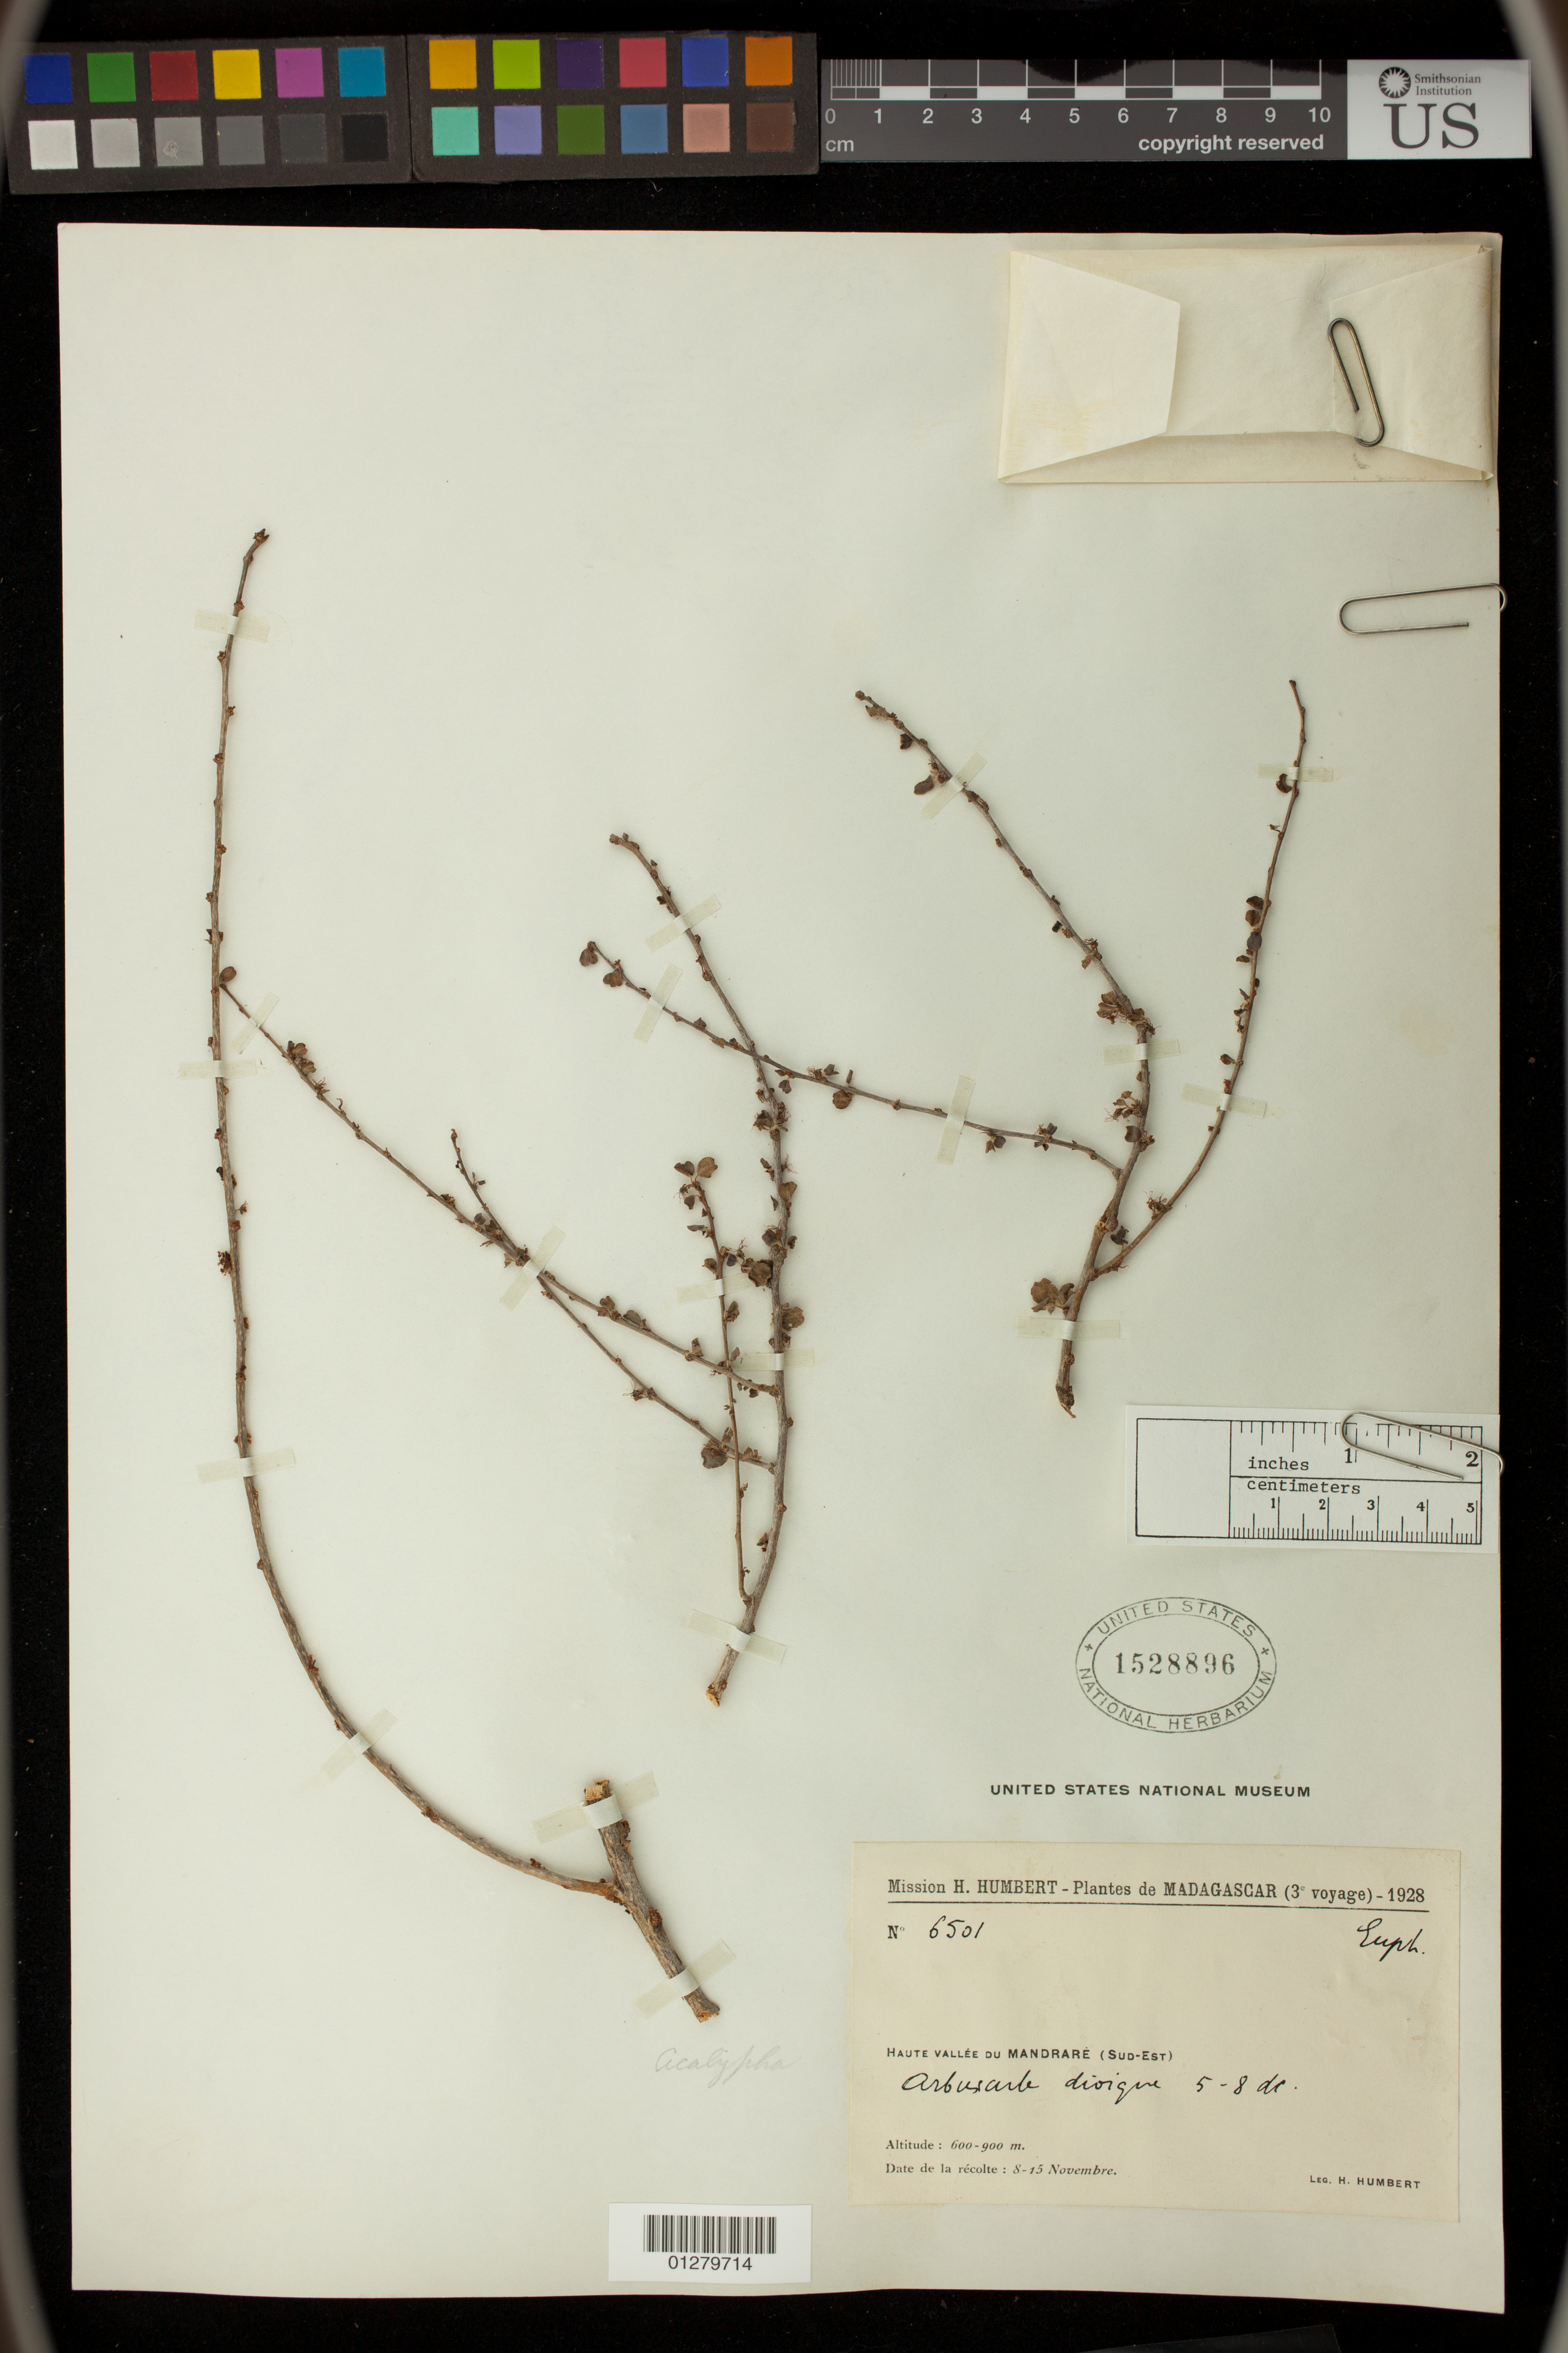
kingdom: Plantae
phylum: Tracheophyta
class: Magnoliopsida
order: Malpighiales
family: Phyllanthaceae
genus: Leptonema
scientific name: Leptonema glabrum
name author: (Leandri) Leandri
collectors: H. Humbert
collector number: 6501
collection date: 1928-11-08/1928-11-15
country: Madagascar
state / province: Anosy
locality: Haute Vallee du Mandrare (Sud-Est)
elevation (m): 600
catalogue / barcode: US 1528896